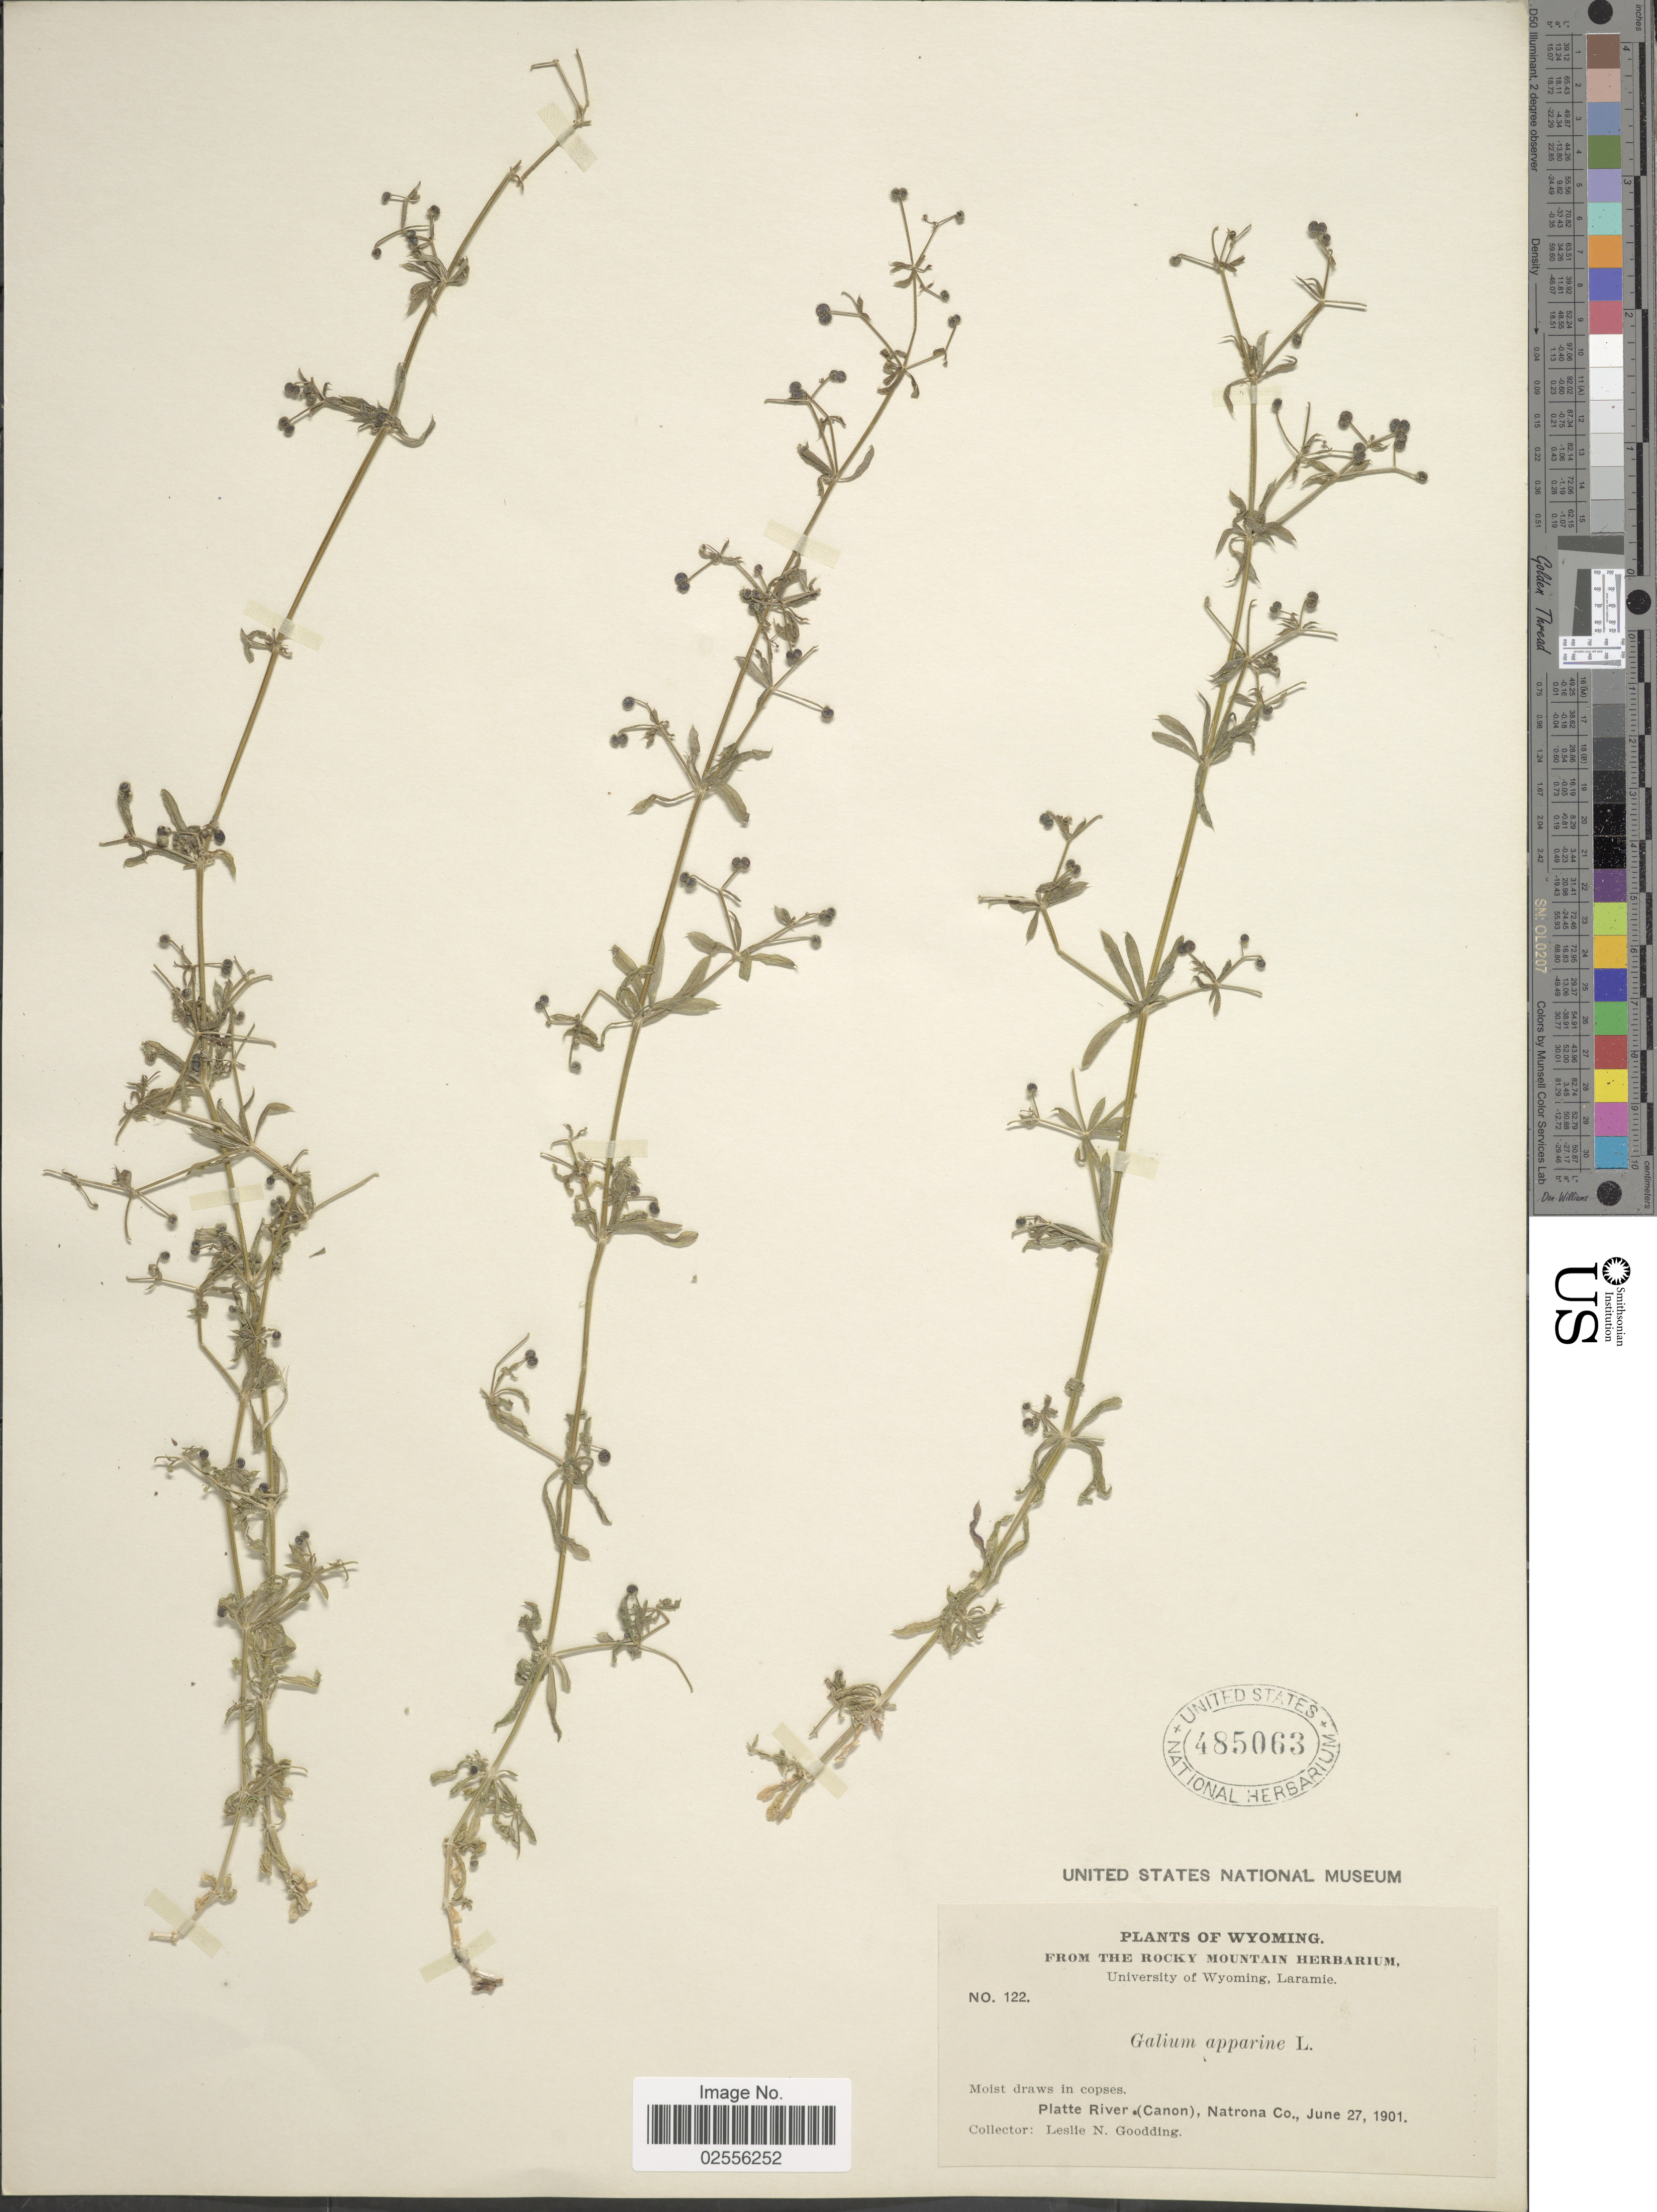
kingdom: Plantae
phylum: Tracheophyta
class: Magnoliopsida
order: Gentianales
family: Rubiaceae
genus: Galium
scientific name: Galium aparine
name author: L.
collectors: L. N. Goodding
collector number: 122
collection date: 1901-06-27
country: United States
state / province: Wyoming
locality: Platte River (Canon), Natrona Co.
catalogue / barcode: US 485063